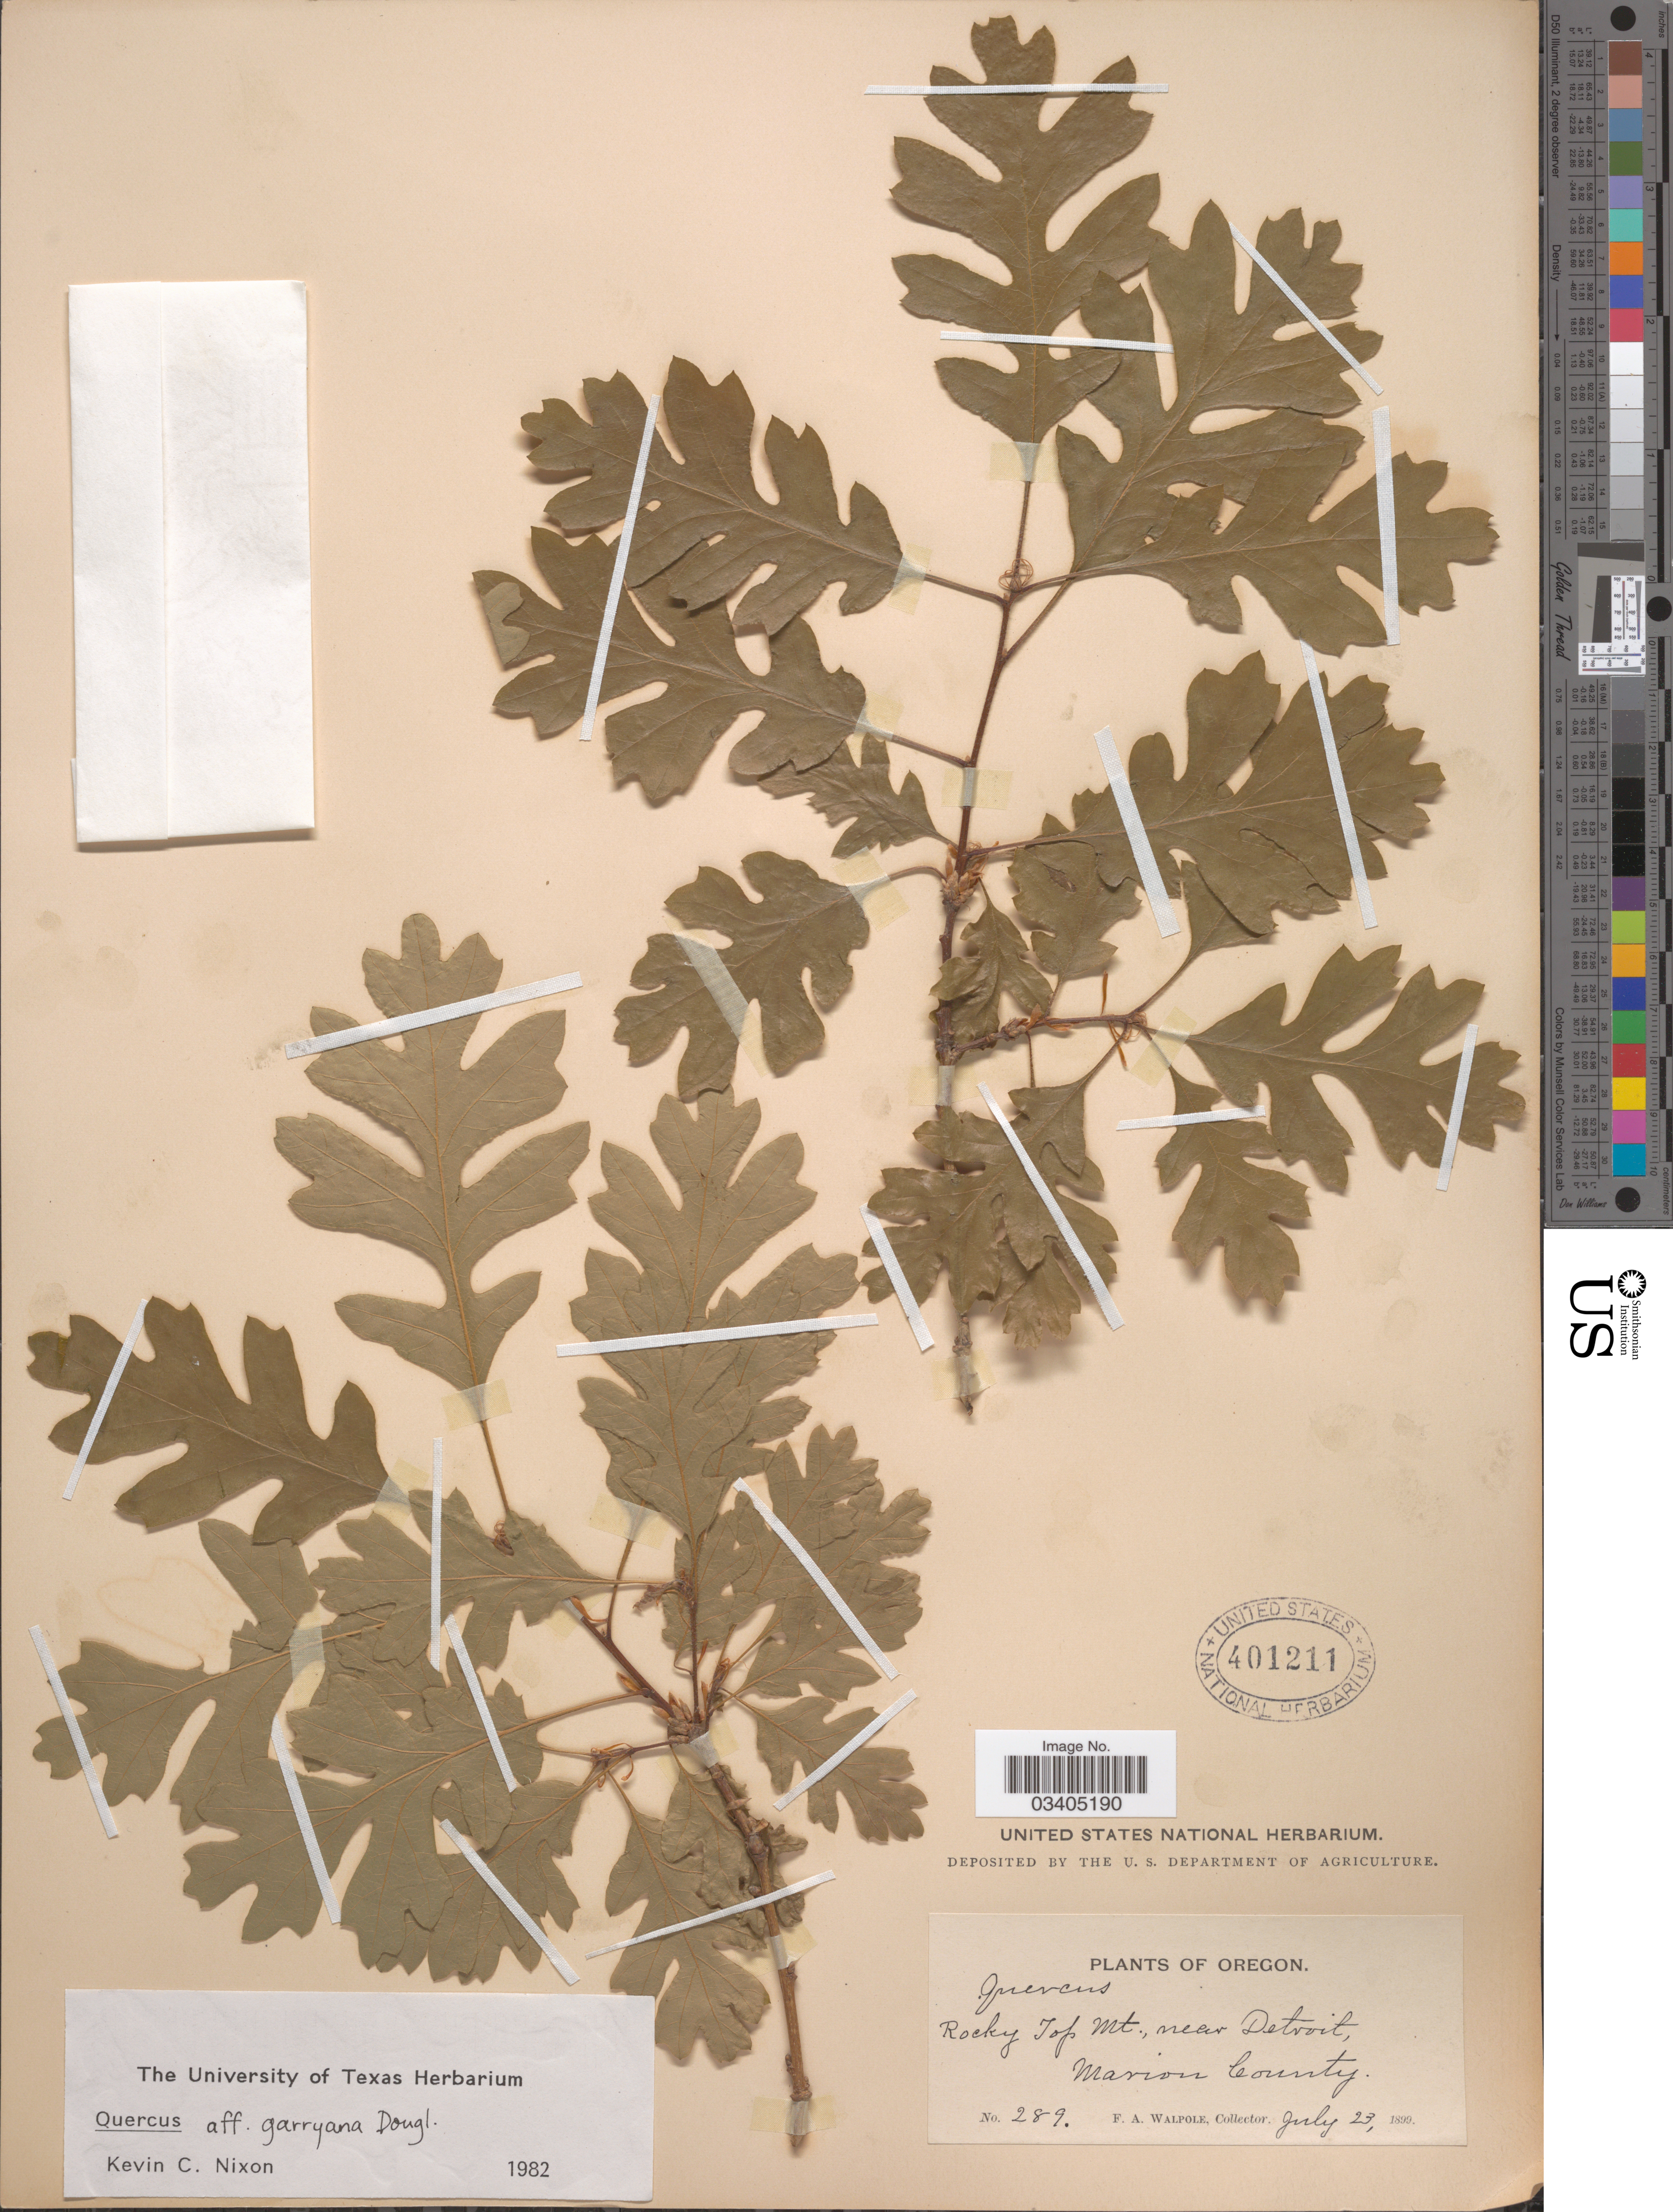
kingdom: Plantae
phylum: Tracheophyta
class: Magnoliopsida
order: Fagales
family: Fagaceae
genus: Quercus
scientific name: Quercus garryana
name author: Douglas ex Hook.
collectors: F. Walpole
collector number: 289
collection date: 1899-07-23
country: United States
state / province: Oregon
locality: Rocky Top Mt., near Detroit, Marion County.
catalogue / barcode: US 401211